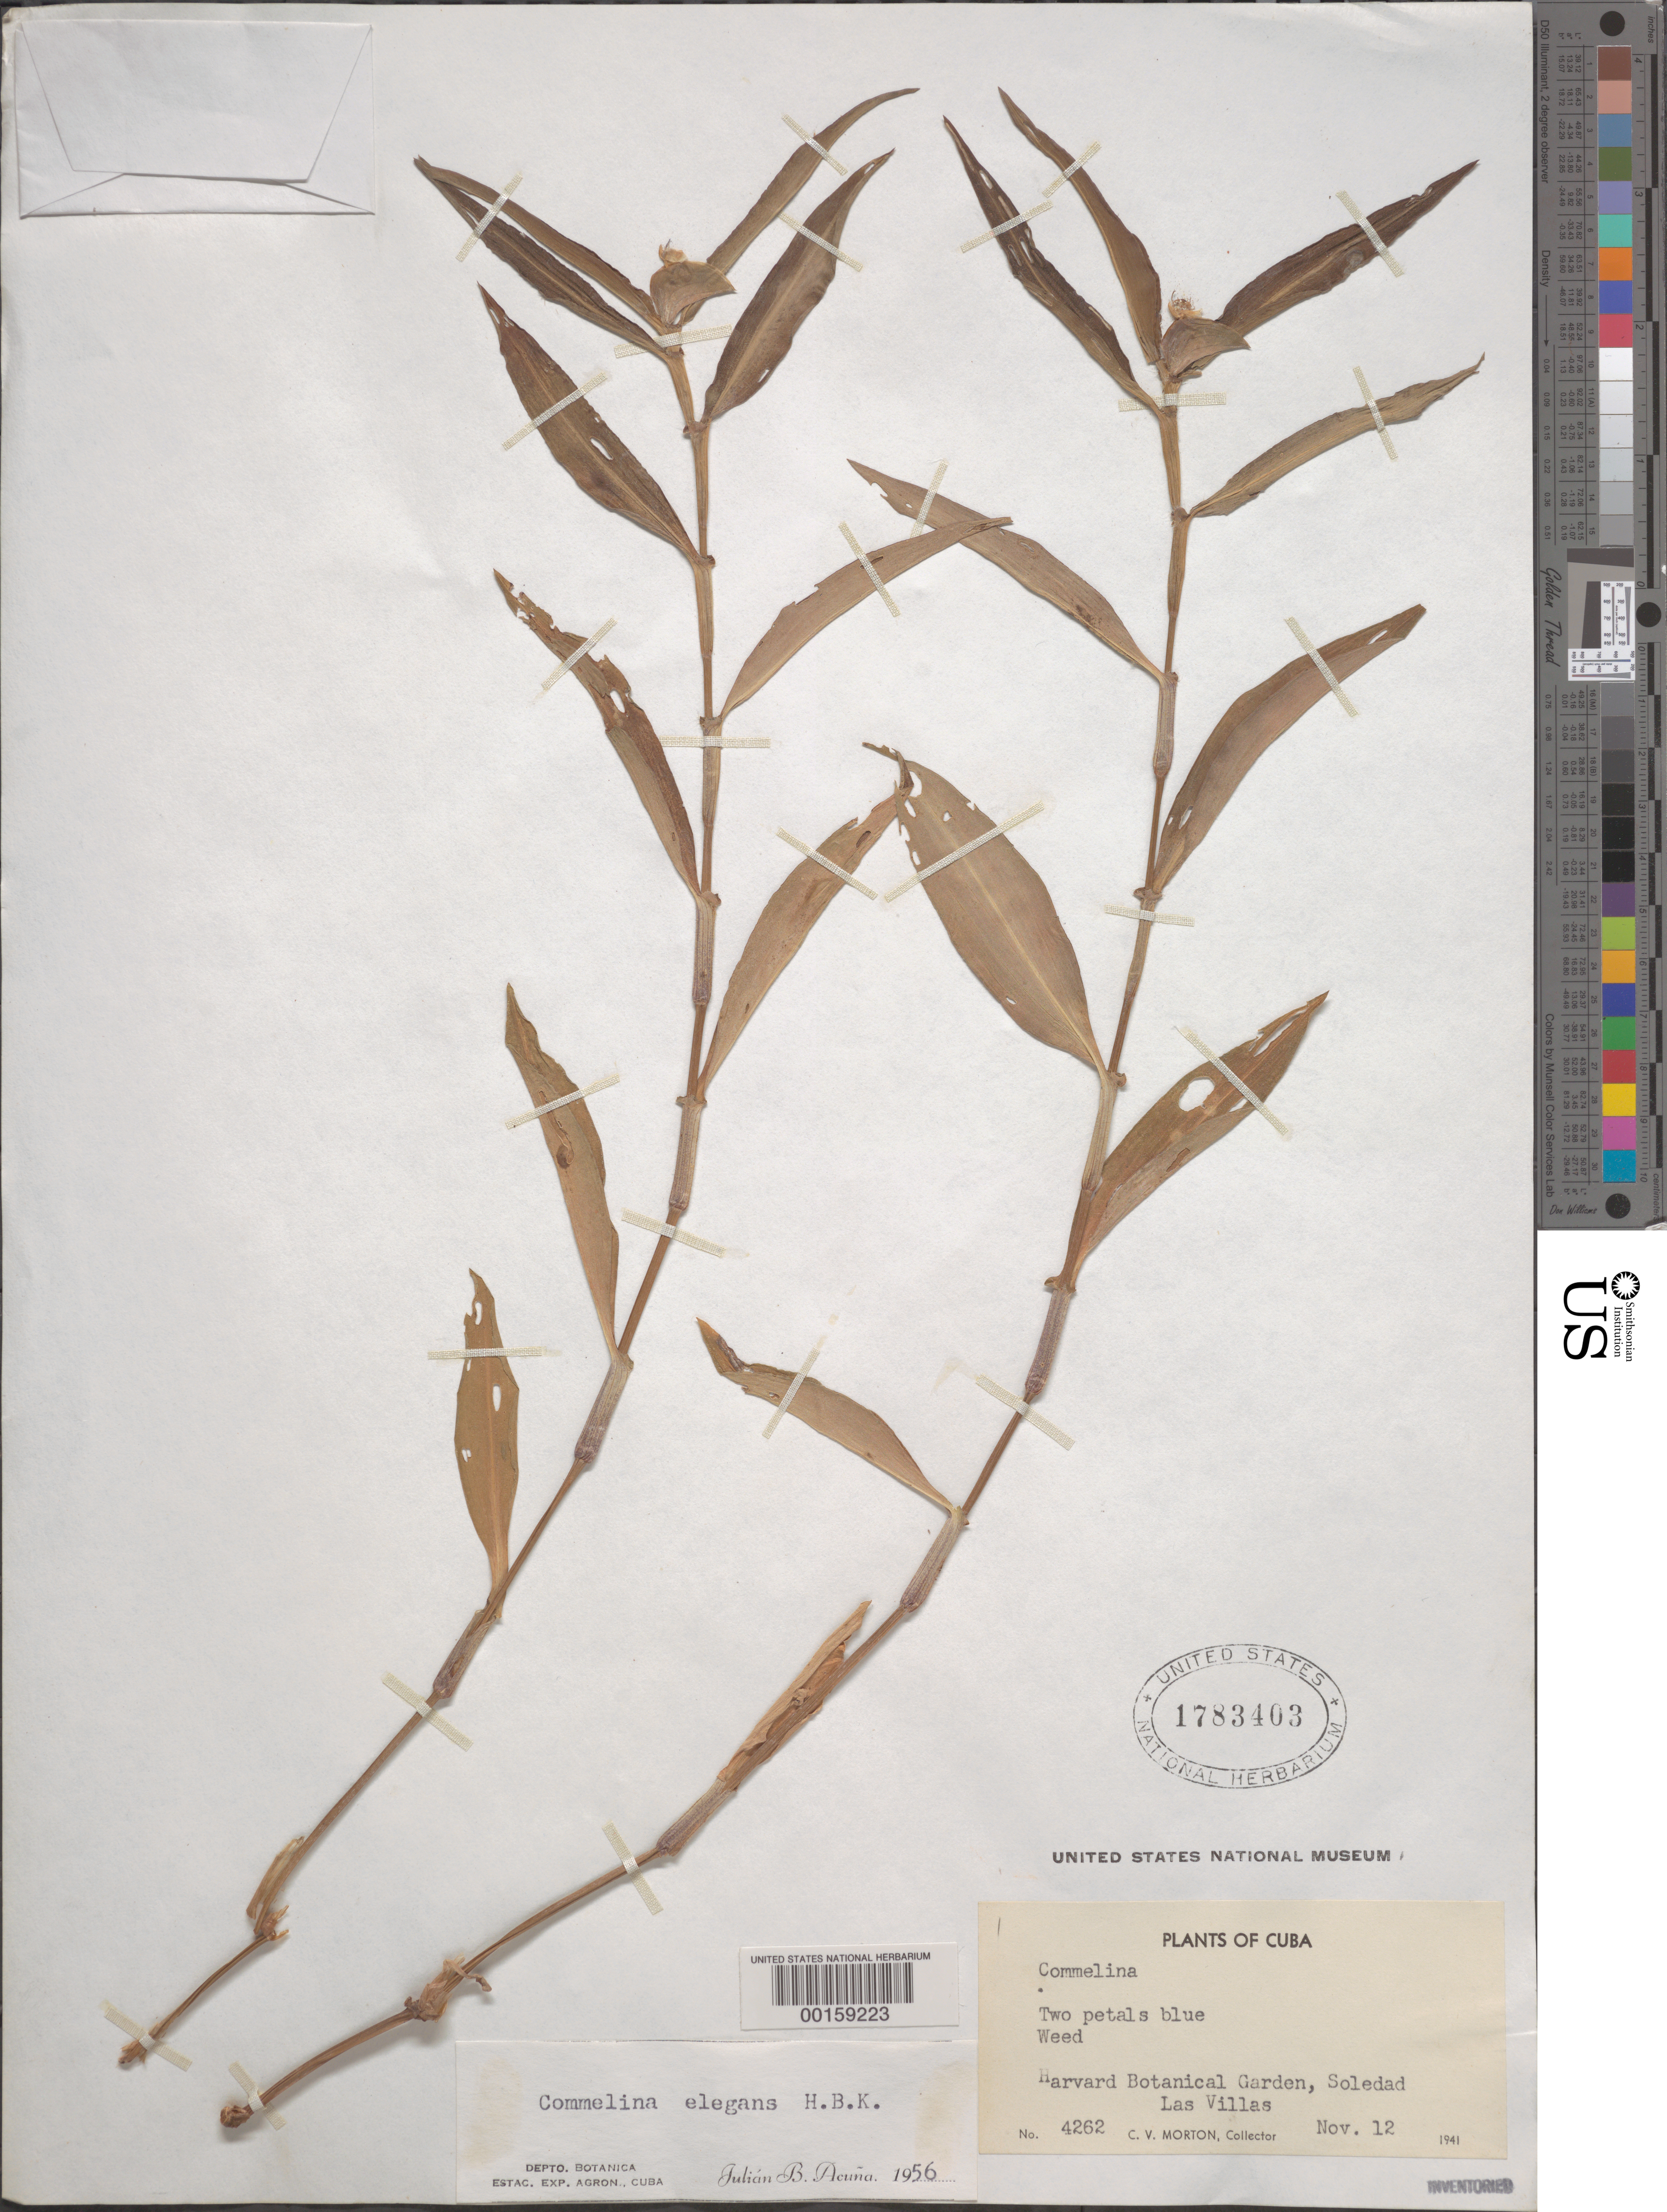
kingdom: Plantae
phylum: Tracheophyta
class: Liliopsida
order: Commelinales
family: Commelinaceae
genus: Commelina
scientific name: Commelina erecta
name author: L.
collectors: C. V. Morton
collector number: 4262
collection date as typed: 12 Nov 1941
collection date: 1941-11-12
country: Cuba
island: Greater Antilles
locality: Soledad Las Villas; Havard botanical garden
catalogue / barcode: US 1783403